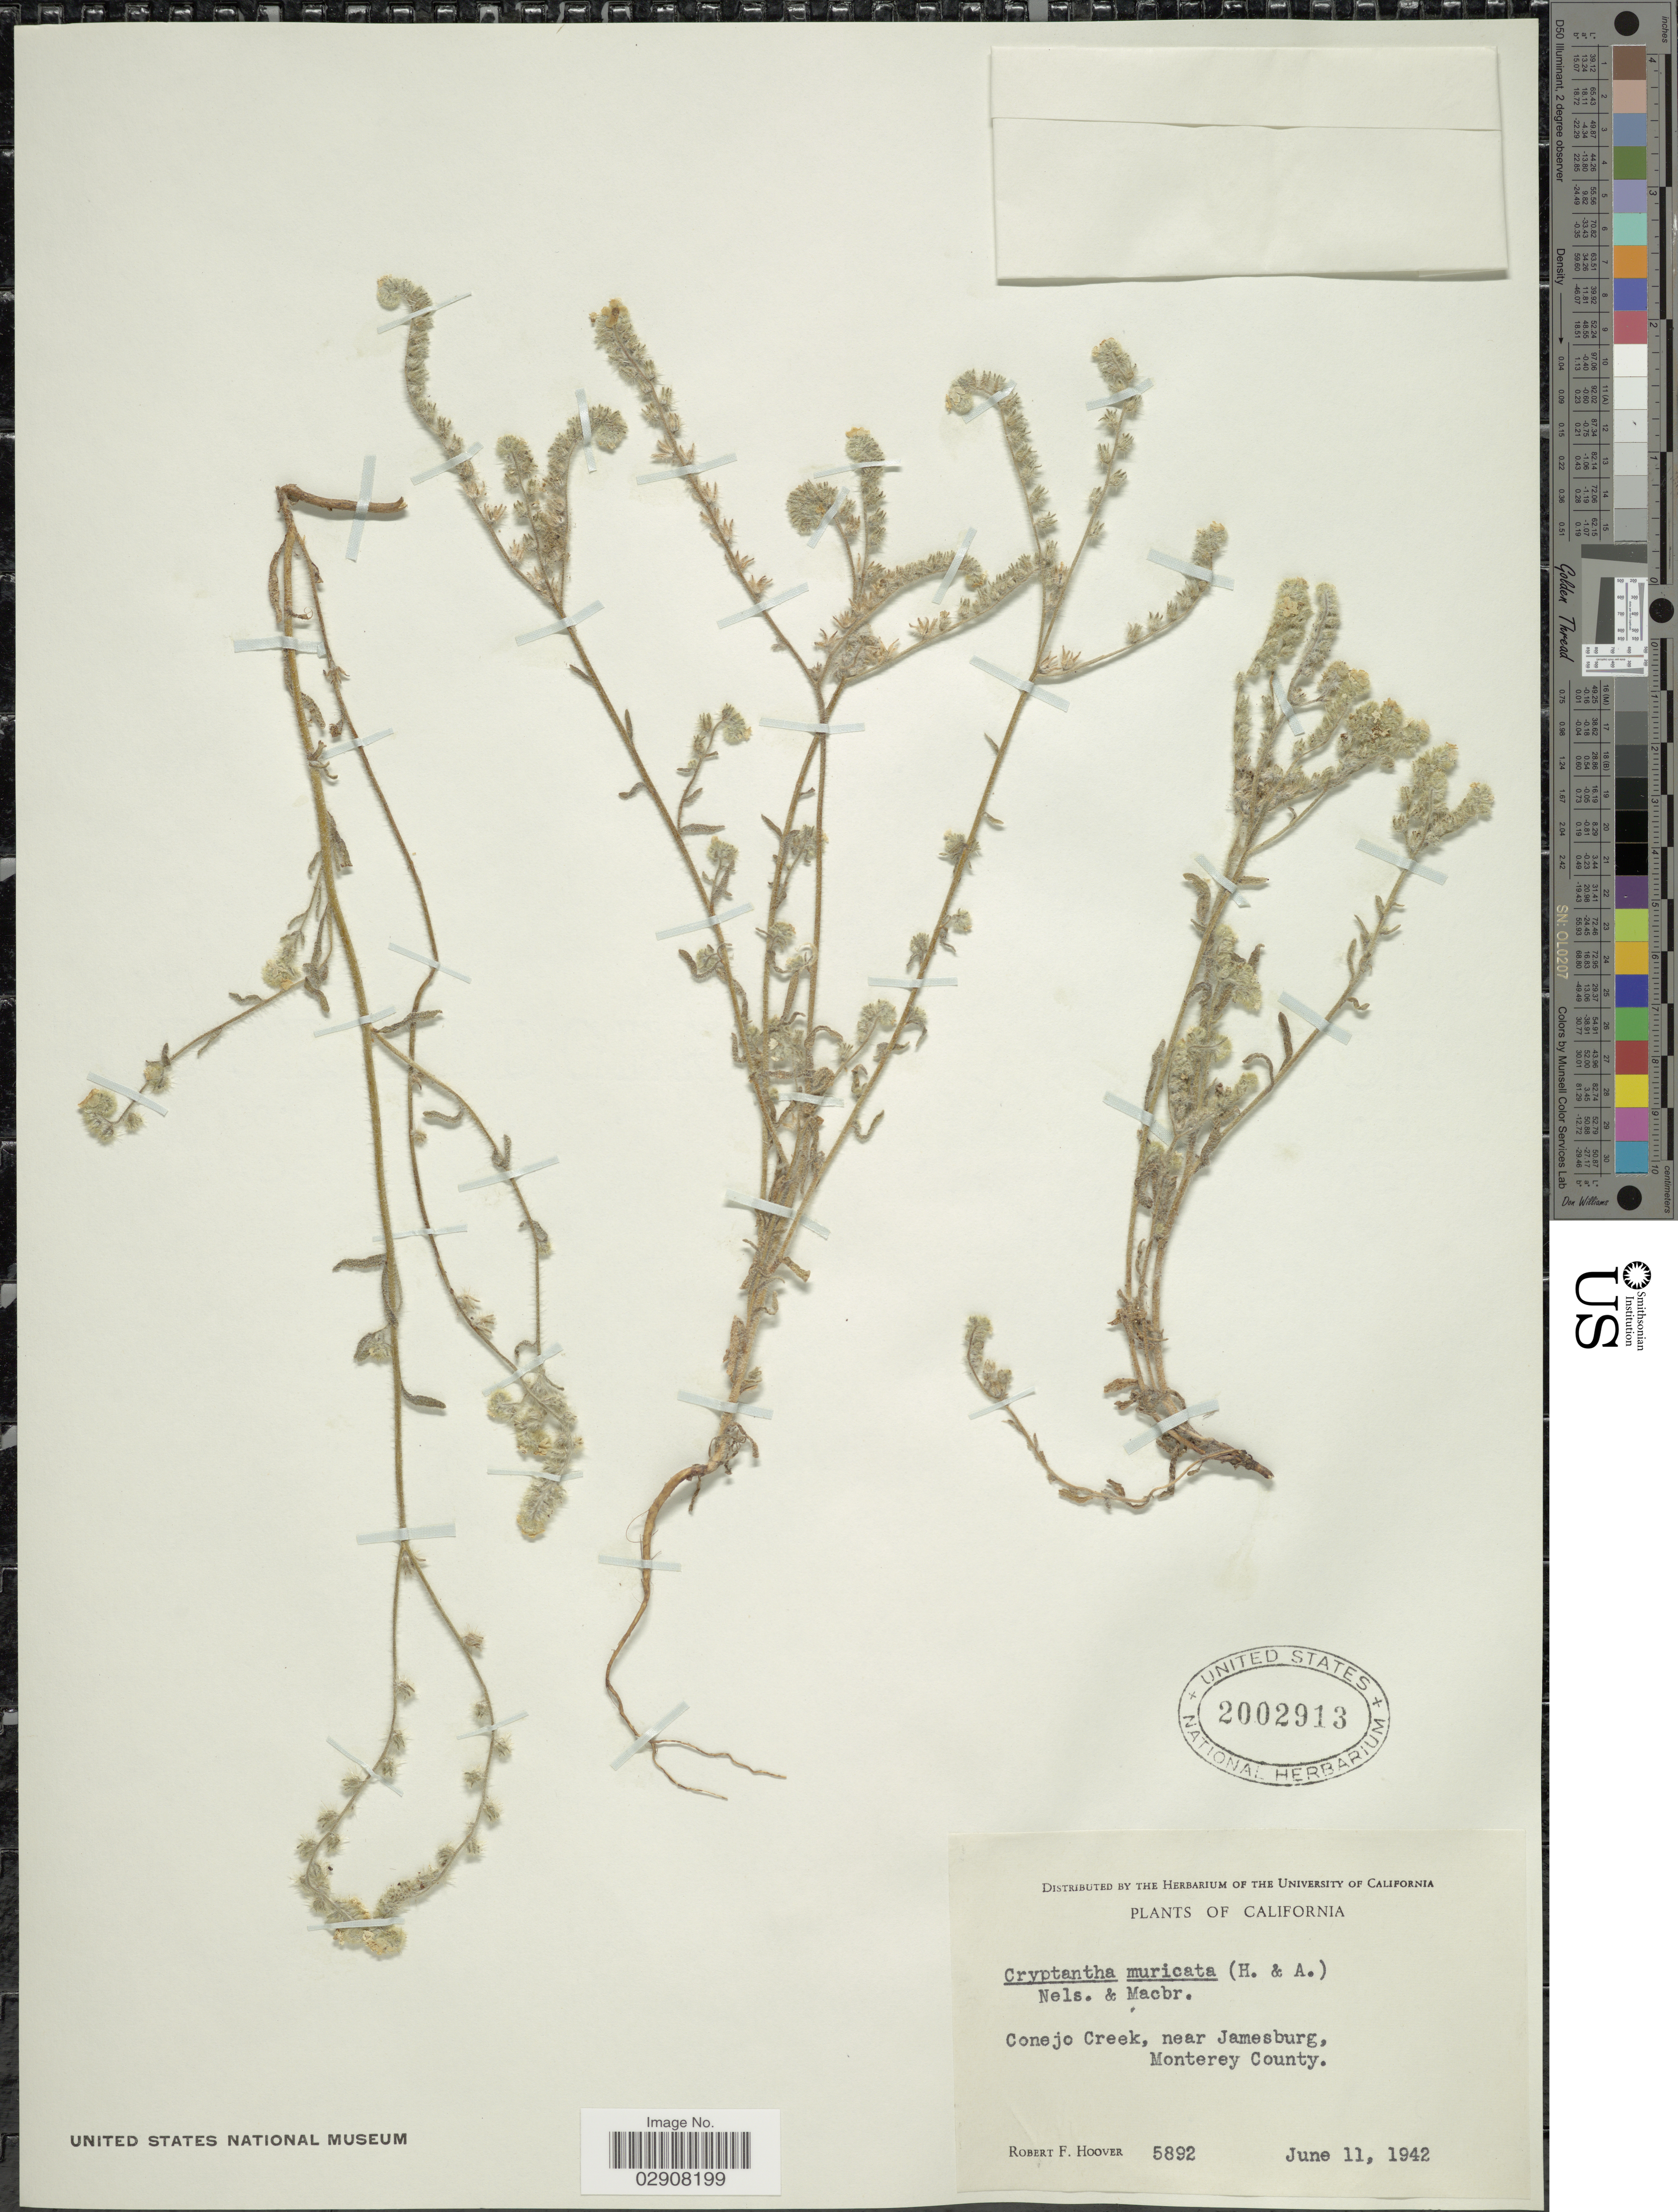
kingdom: Plantae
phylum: Tracheophyta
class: Magnoliopsida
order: Boraginales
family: Boraginaceae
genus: Cryptantha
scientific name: Cryptantha muricata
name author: (Hook. & Arn.) A. Nelson & J.F. Macbr.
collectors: R. F. Hoover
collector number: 5892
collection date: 1942-06-11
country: United States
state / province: California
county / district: Monterey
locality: Conejo Creek, near Jamesburg, Monterey County.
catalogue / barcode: US 2002913